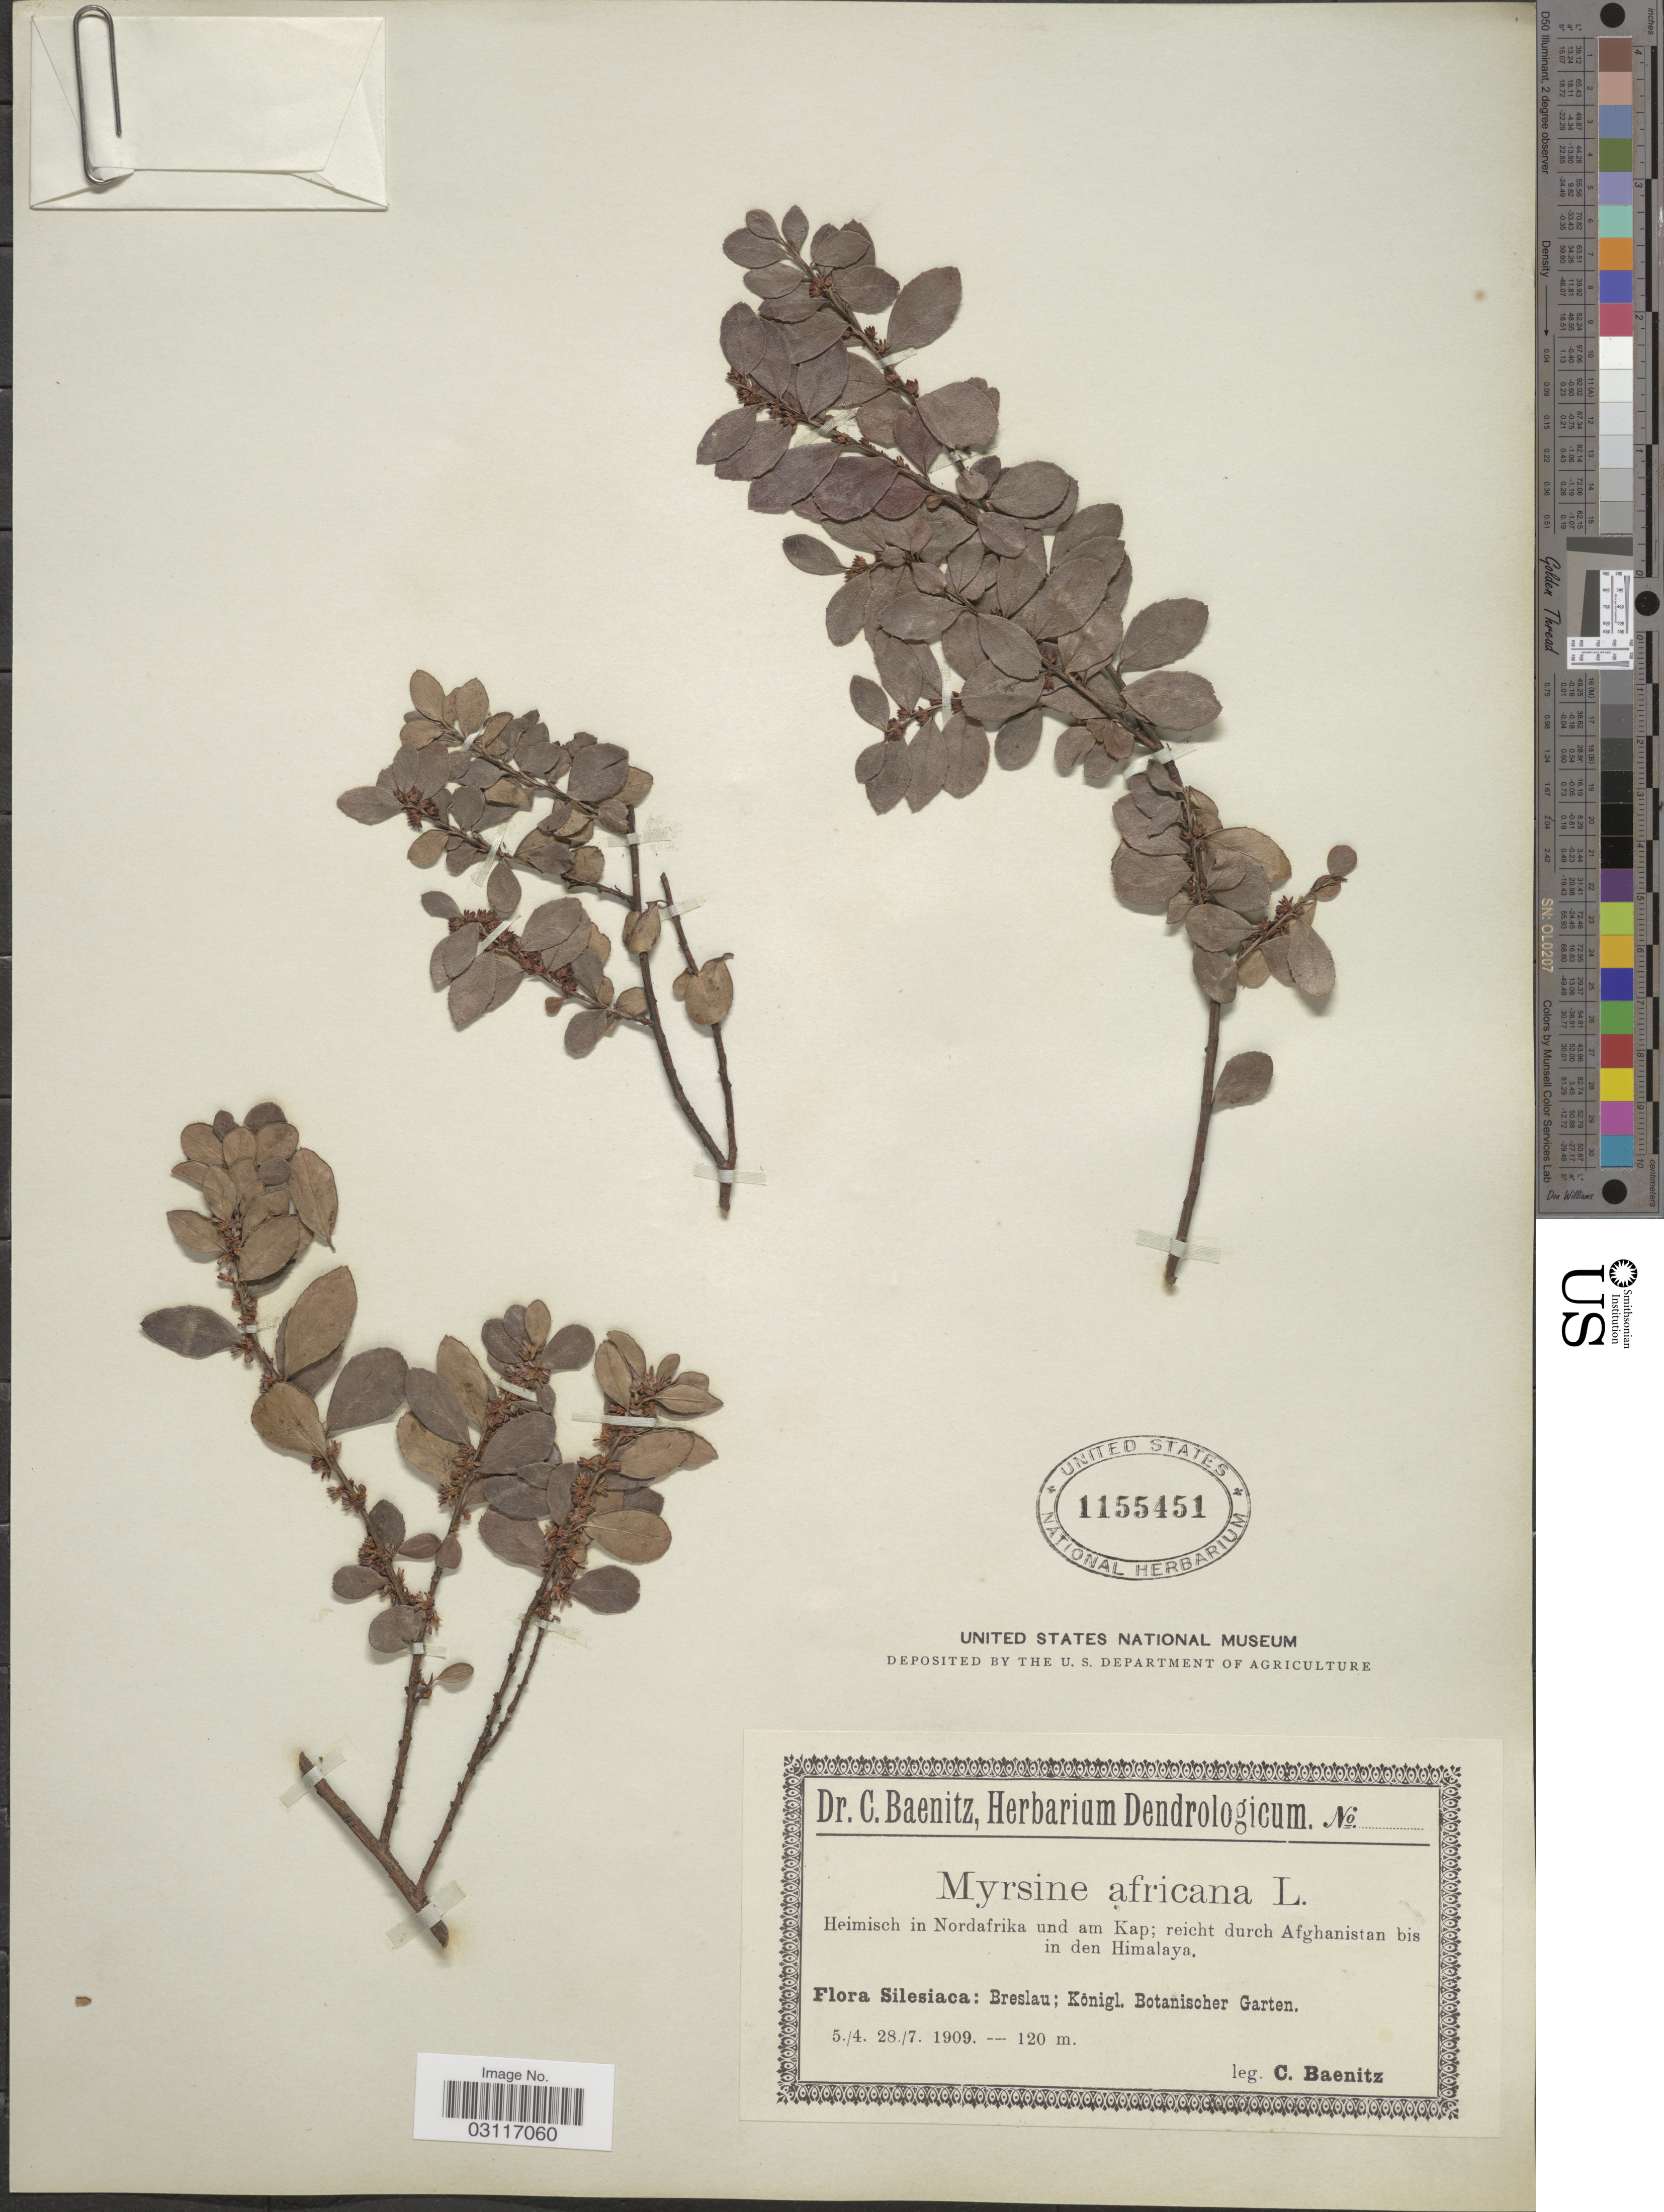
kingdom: Plantae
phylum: Tracheophyta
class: Magnoliopsida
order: Ericales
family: Primulaceae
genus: Myrsine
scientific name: Myrsine africana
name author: L.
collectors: C. G. Baenitz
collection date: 1909-04-05/1909-07-28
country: Poland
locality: Silesiaca: Breslau; Königl. Botanischer Garten.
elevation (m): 120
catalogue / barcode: US 1155451